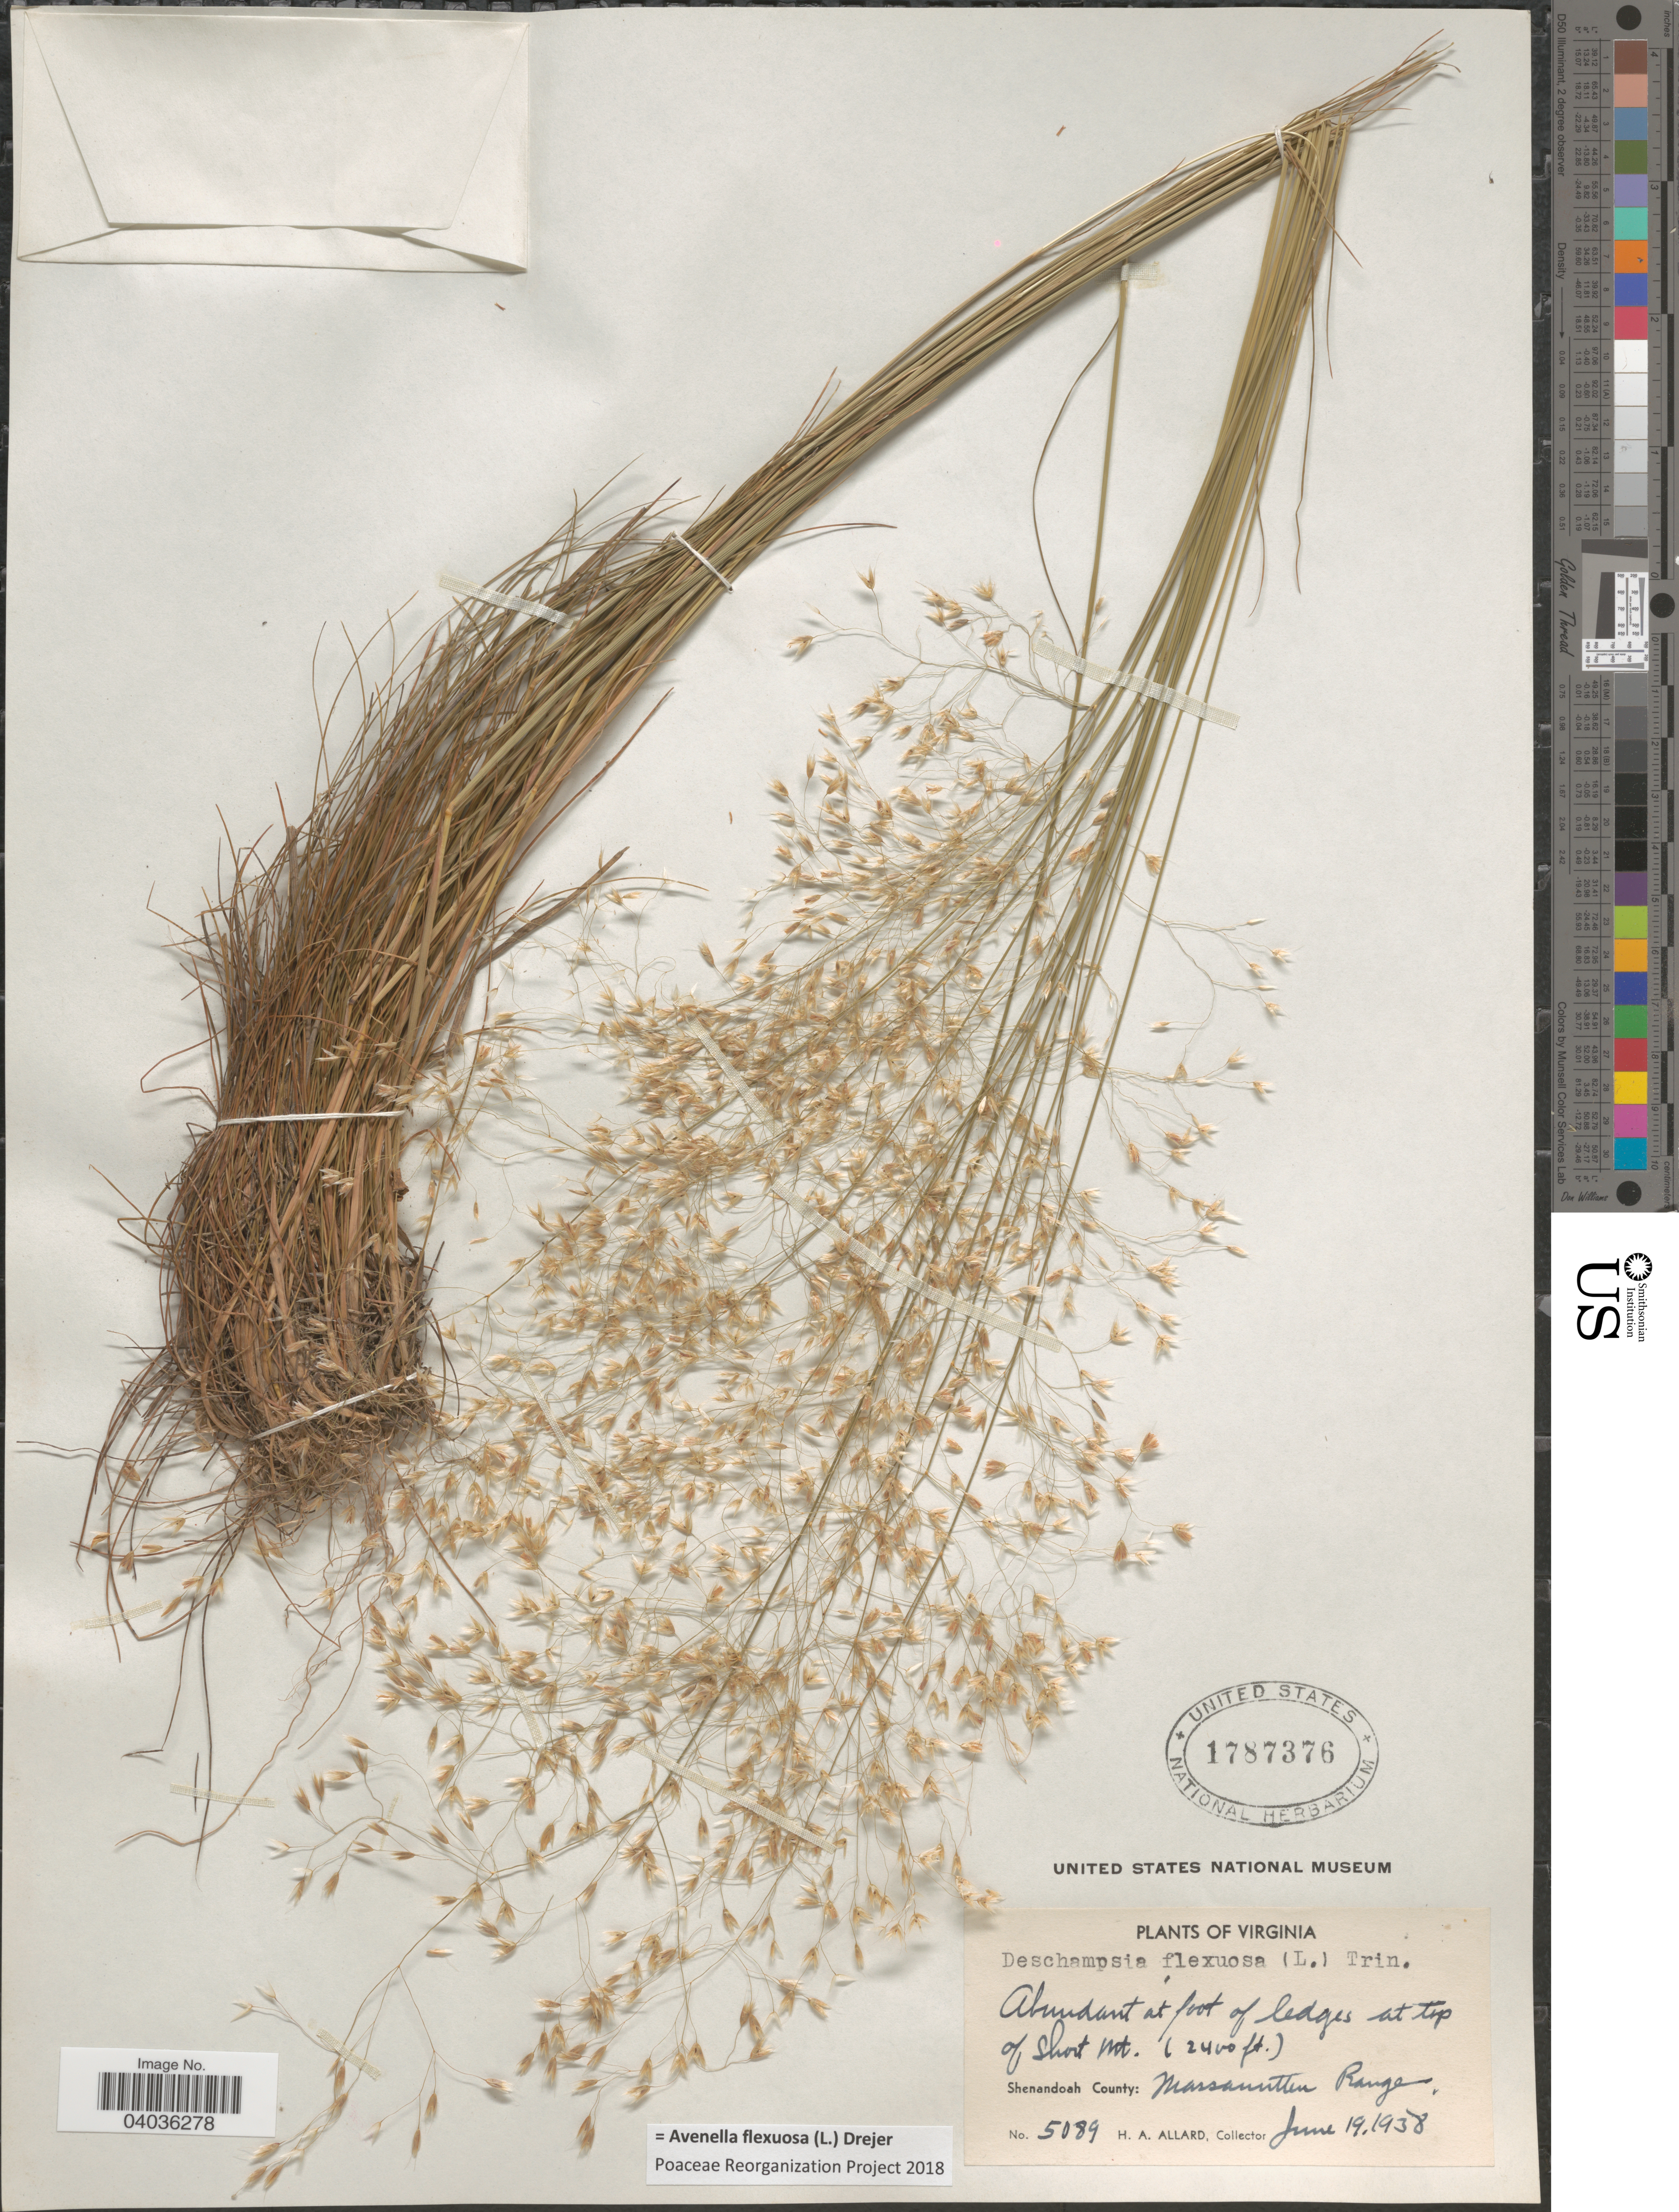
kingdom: Plantae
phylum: Tracheophyta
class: Liliopsida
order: Poales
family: Poaceae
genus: Avenella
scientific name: Avenella flexuosa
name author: (L.) Drejer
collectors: H. A. Allard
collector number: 5089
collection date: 1938-06-19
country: United States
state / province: Virginia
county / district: Shenandoah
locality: Abundant at foot of ledges at top of Short Mt. Shenandoah County: Massanutten Range.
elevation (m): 732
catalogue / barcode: US 1787376